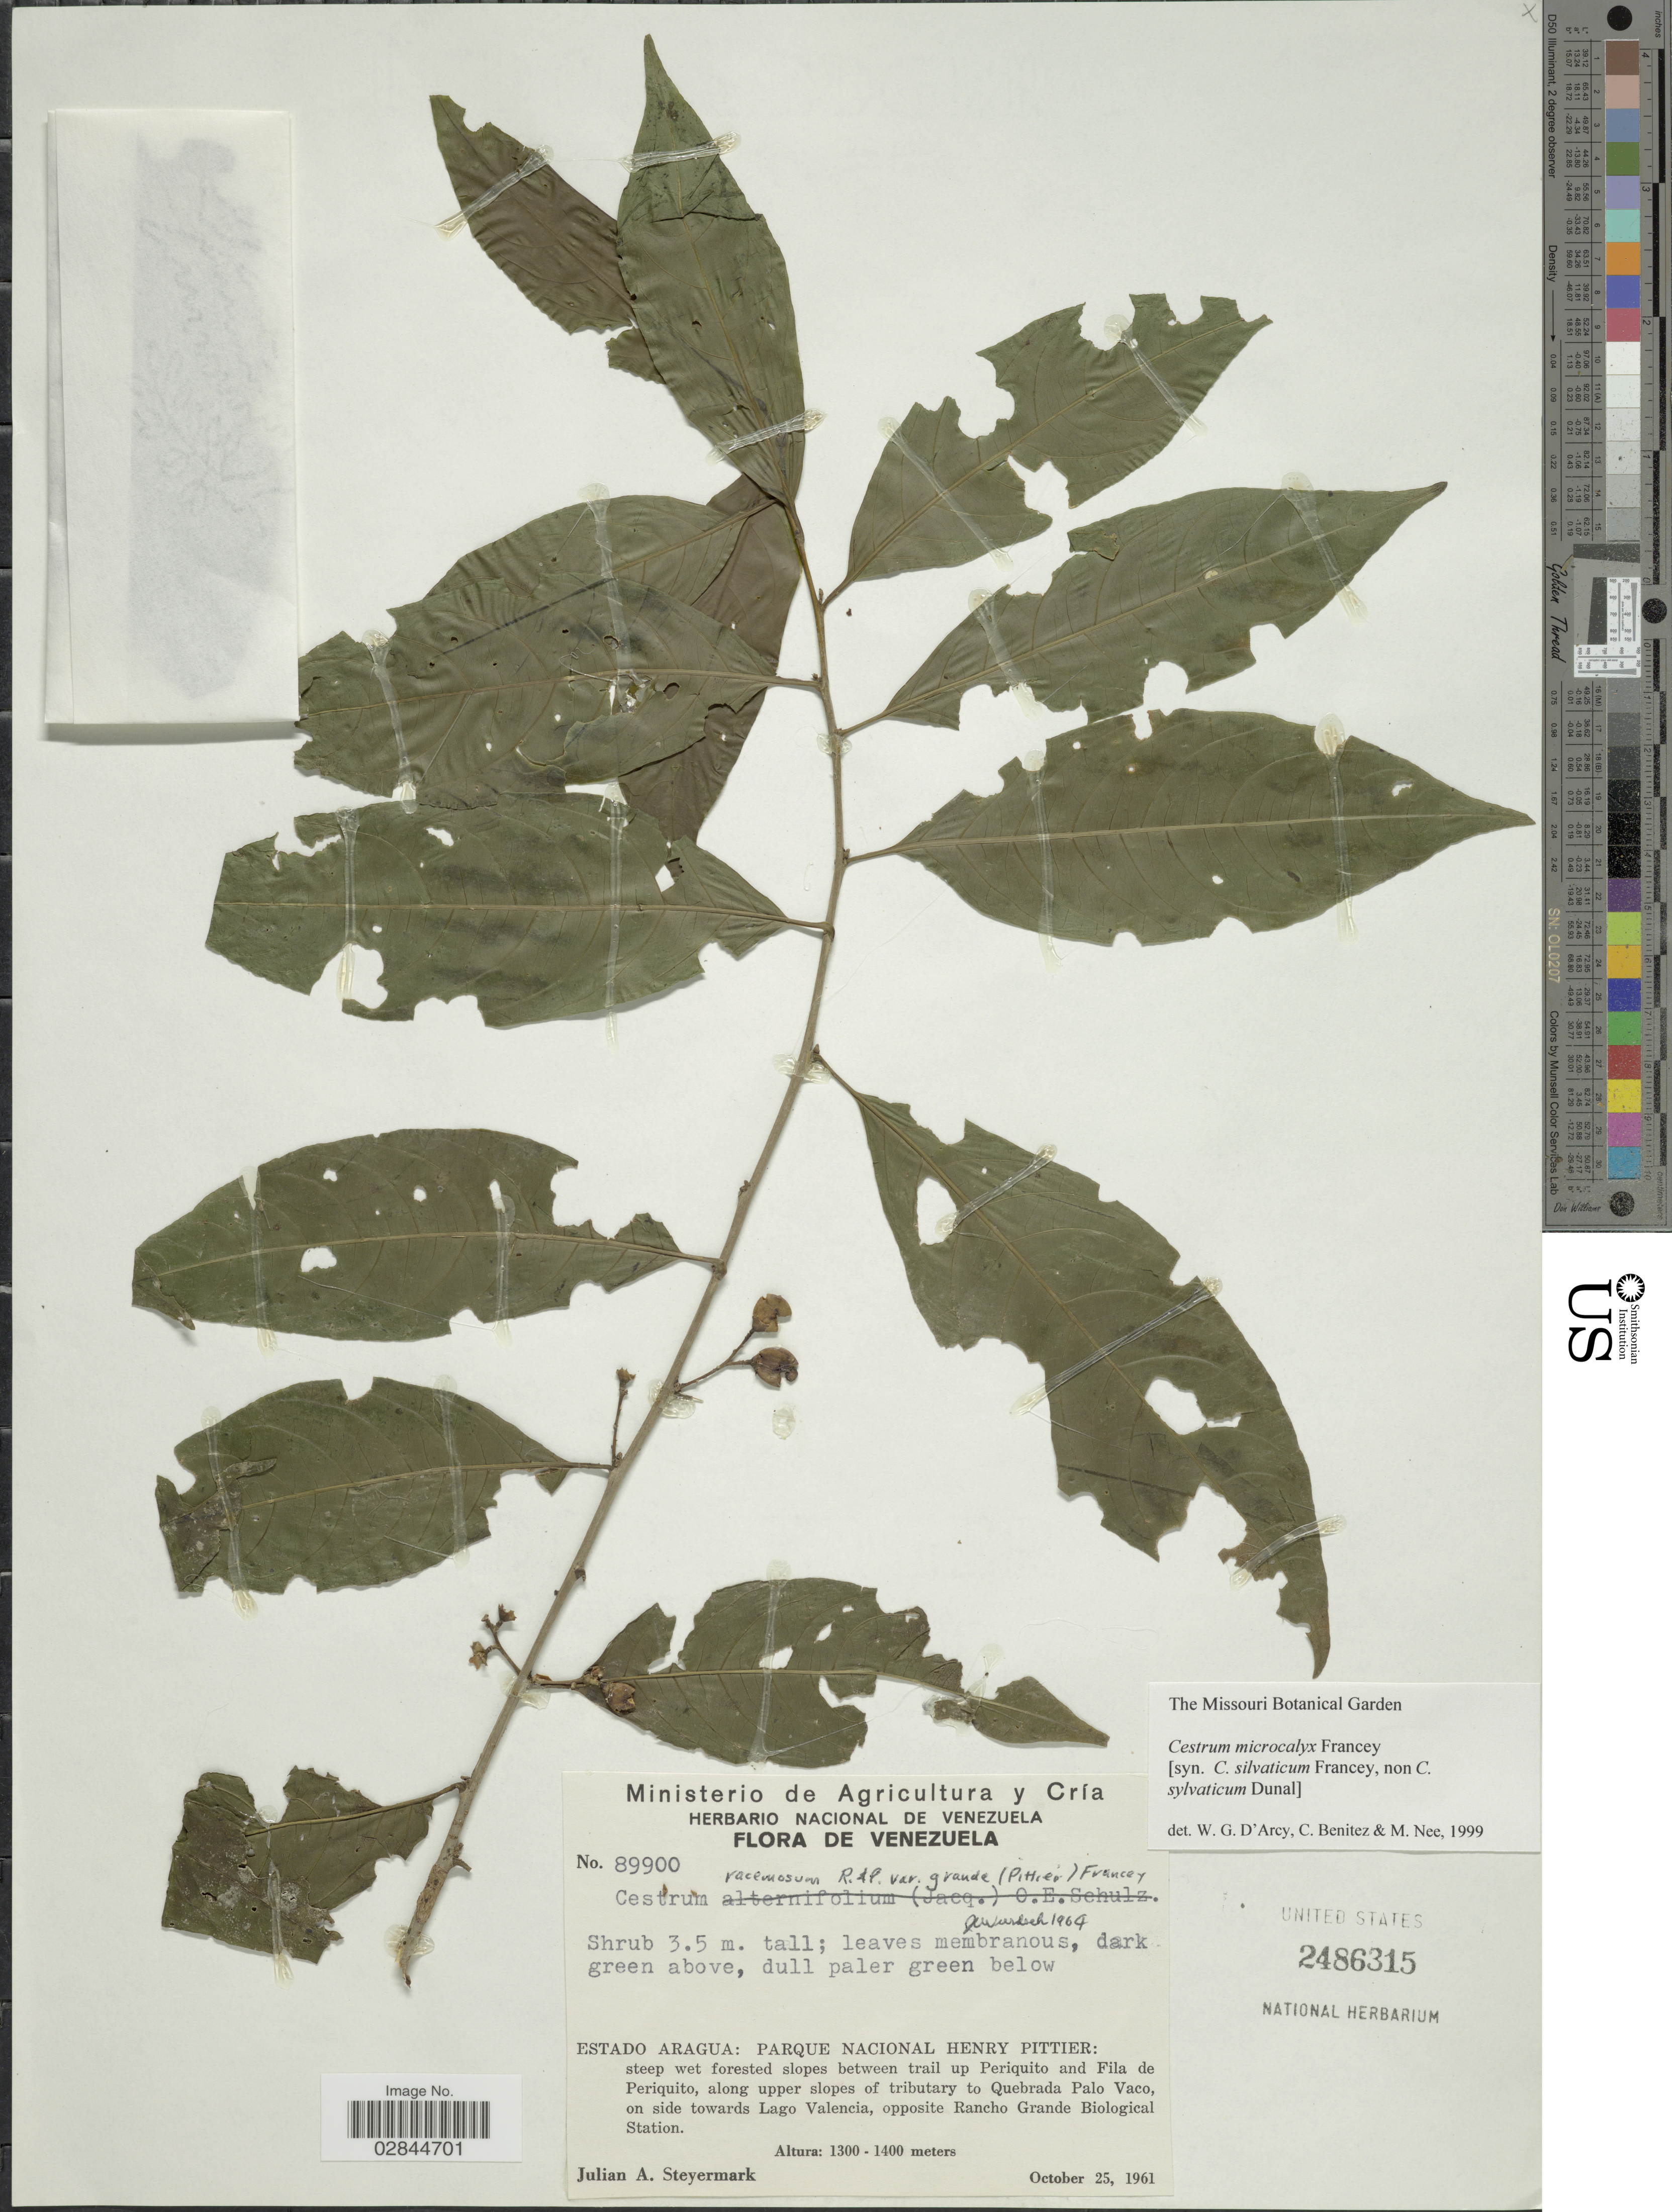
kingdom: Plantae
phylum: Tracheophyta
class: Magnoliopsida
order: Solanales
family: Solanaceae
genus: Cestrum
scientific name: Cestrum microcalyx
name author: Francey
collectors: J. Steyermark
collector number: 89900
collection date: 1961-10-25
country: Venezuela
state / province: Aragua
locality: Parque Nacional Henry Pittier: steep wet forested slopes between trail up Periquito and Fila de Periquito, along upper slopes of tributary to Quebrada Palo Vaco, on side towards Lago Valencia, opposite Rancho Grande Biological Station.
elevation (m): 1300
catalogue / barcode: US 2486315